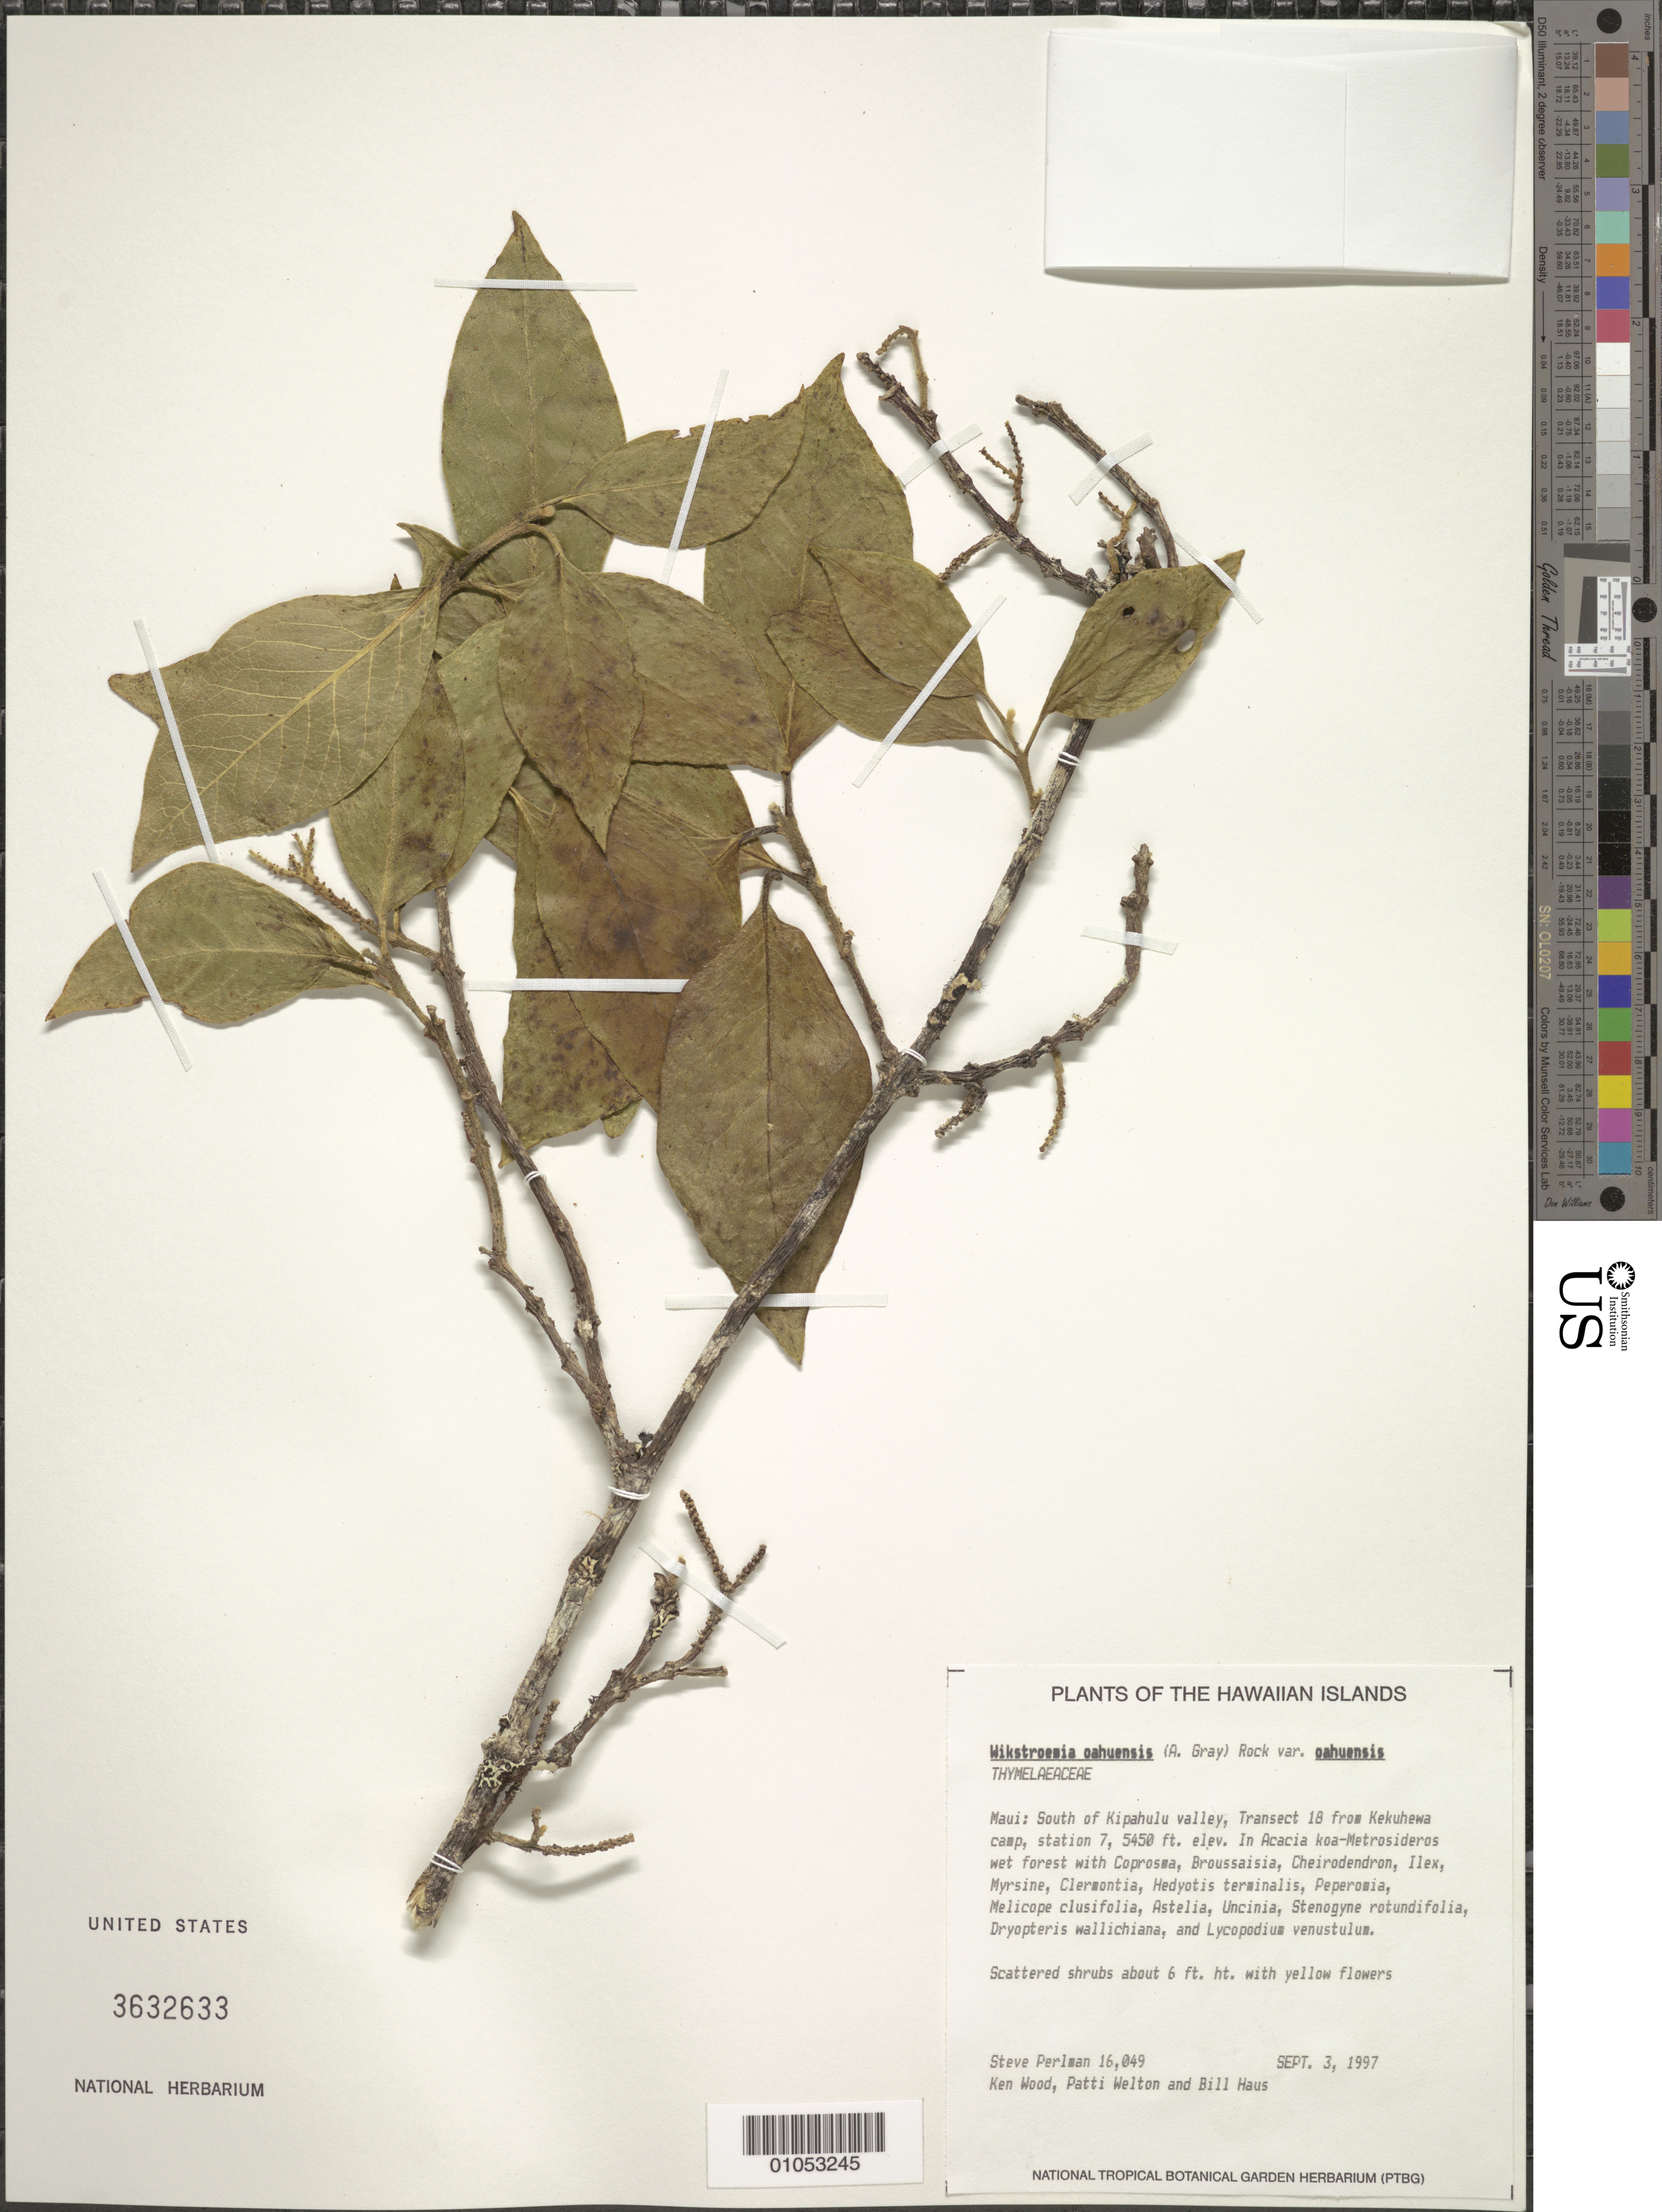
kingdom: Plantae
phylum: Tracheophyta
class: Magnoliopsida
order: Malvales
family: Thymelaeaceae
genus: Wikstroemia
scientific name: Wikstroemia oahuensis var. oahuensis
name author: (A. Gray) Rock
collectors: S. P. Perlman, K. Wood, P. Welton & B. Haus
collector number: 16049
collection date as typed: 3 Sep 1997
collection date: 1997-09-03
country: United States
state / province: Hawaii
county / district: Maui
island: Maui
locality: South of Kipahulu Valley, Transect 18 from Kekuhewa camp, station 7.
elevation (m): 1661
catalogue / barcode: US 3632633